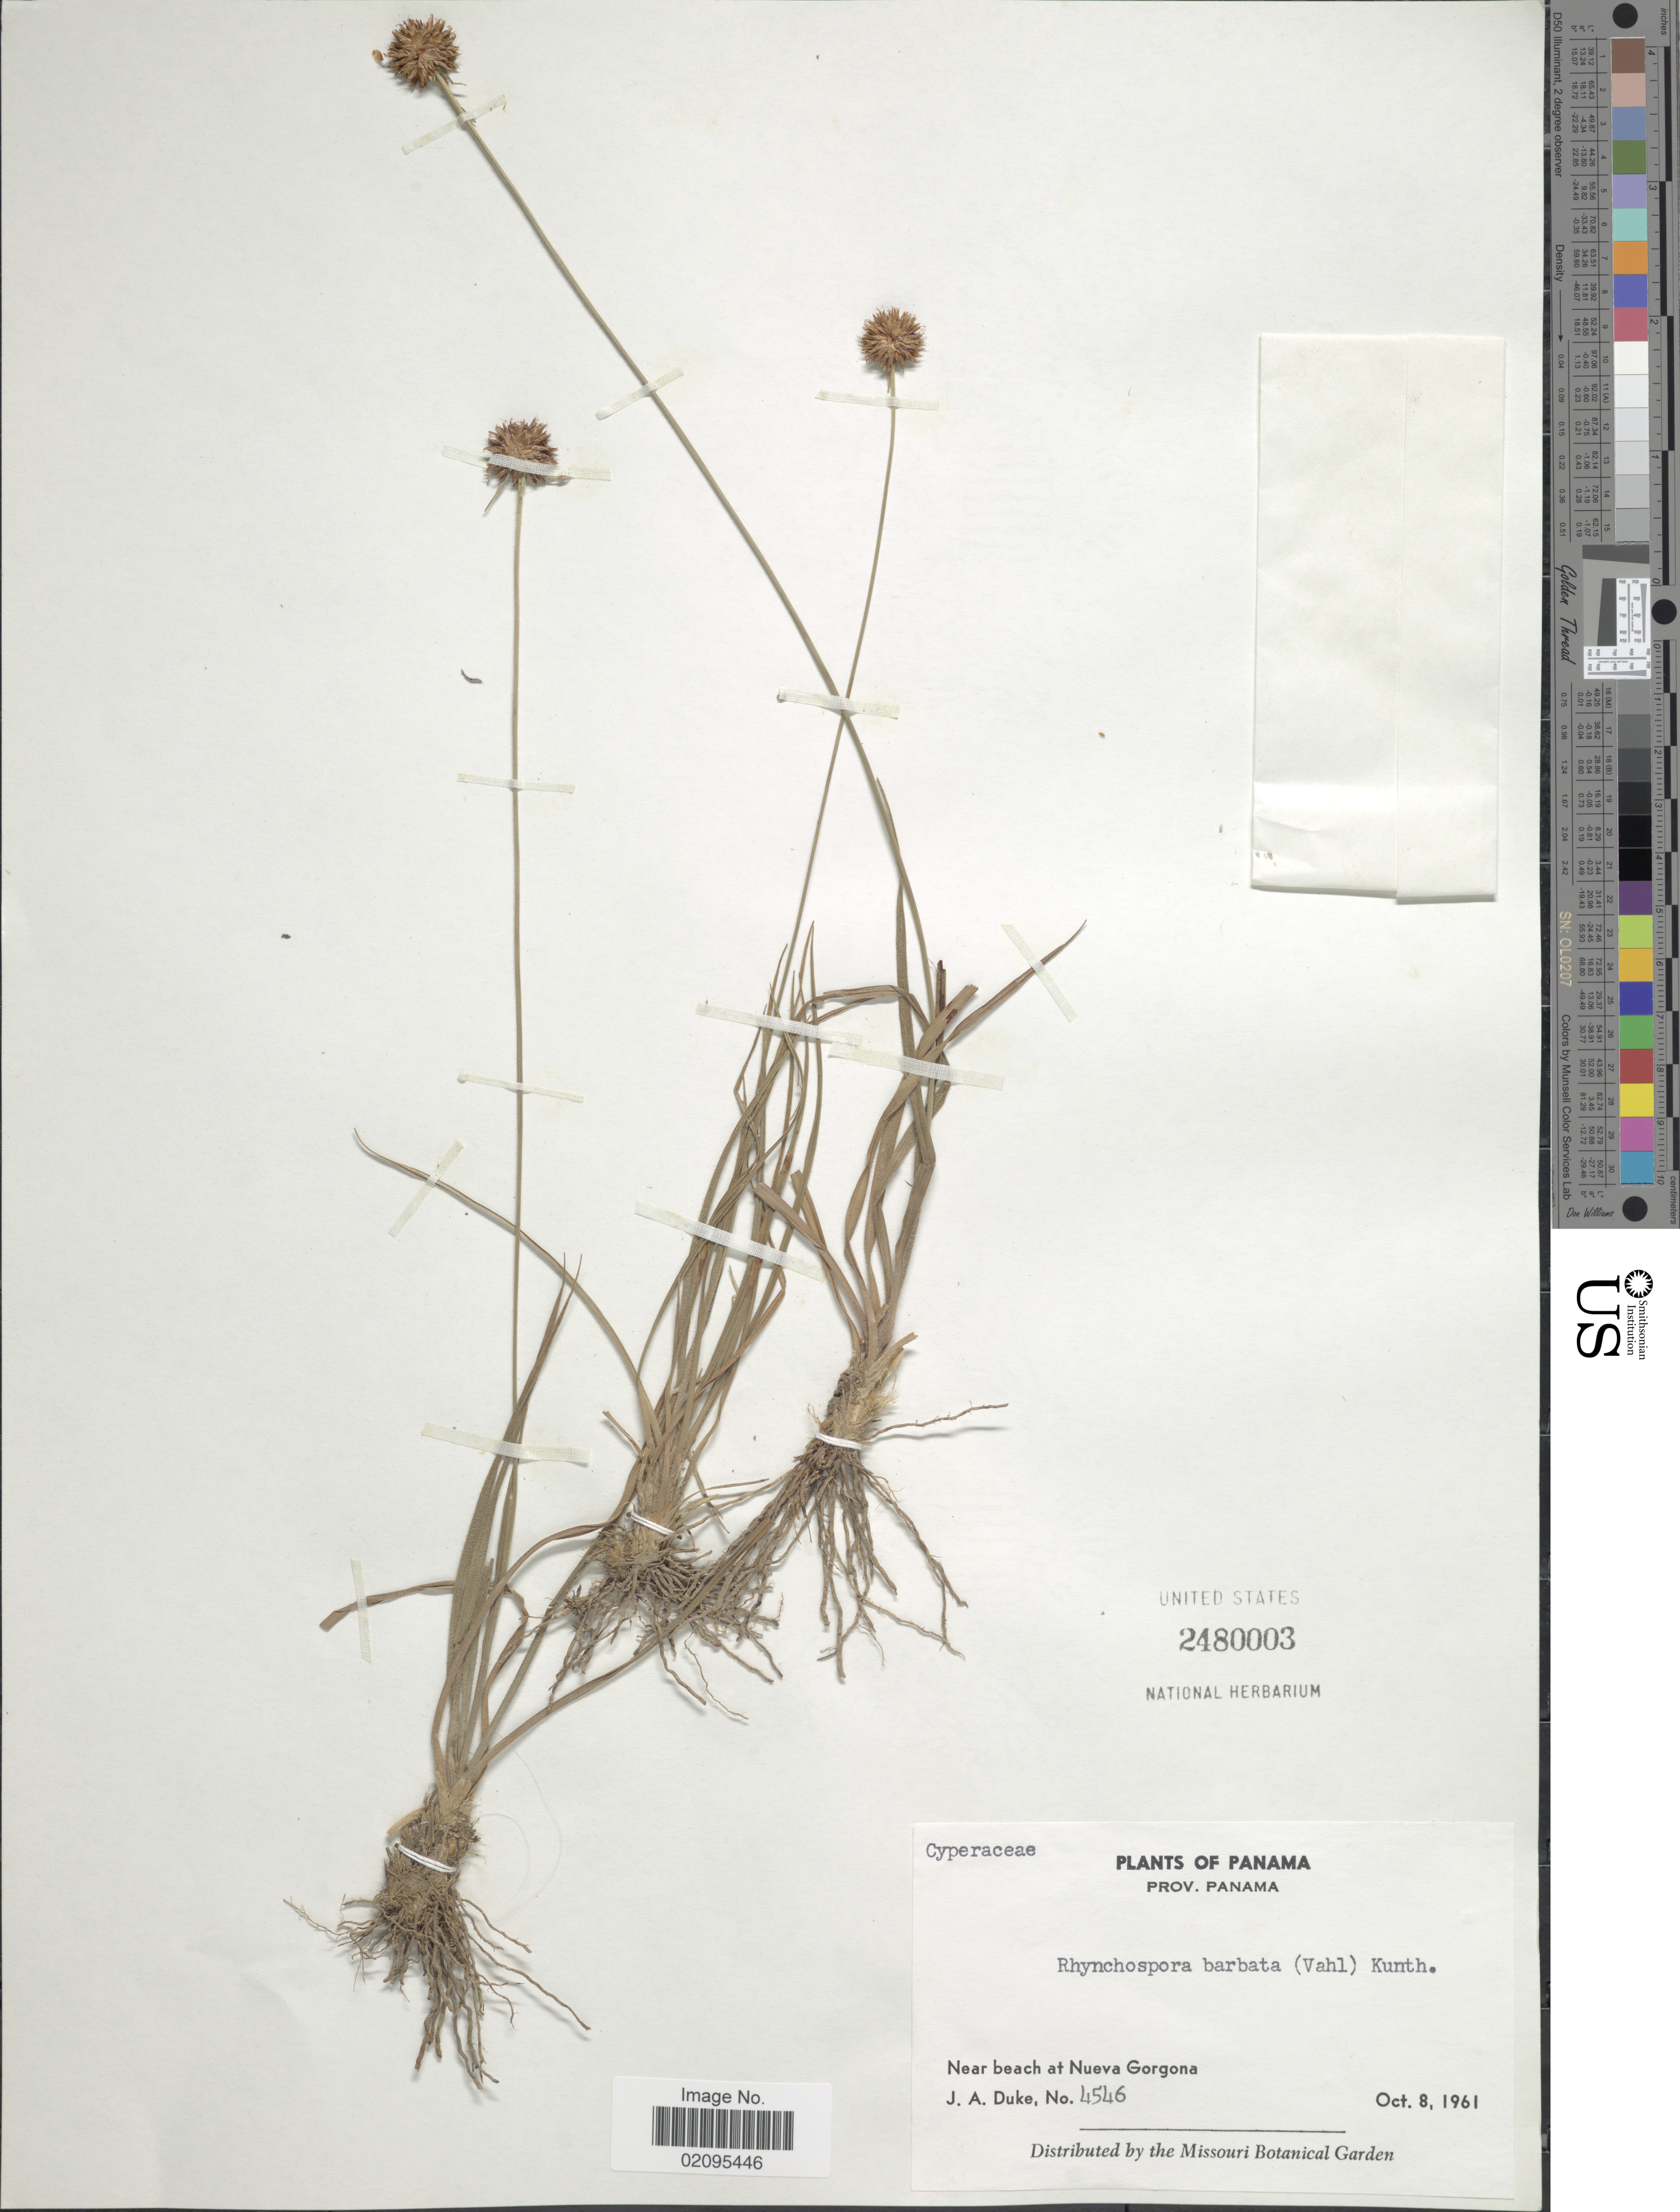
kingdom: Plantae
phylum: Tracheophyta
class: Liliopsida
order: Poales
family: Cyperaceae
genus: Rhynchospora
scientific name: Rhynchospora barbata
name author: (Vahl) Kunth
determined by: Alves, K.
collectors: J. A. Duke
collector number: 4546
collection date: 1961-10-08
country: Panama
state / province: Panamá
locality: Near beach at Nueva Gorgona.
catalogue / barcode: US 2480003